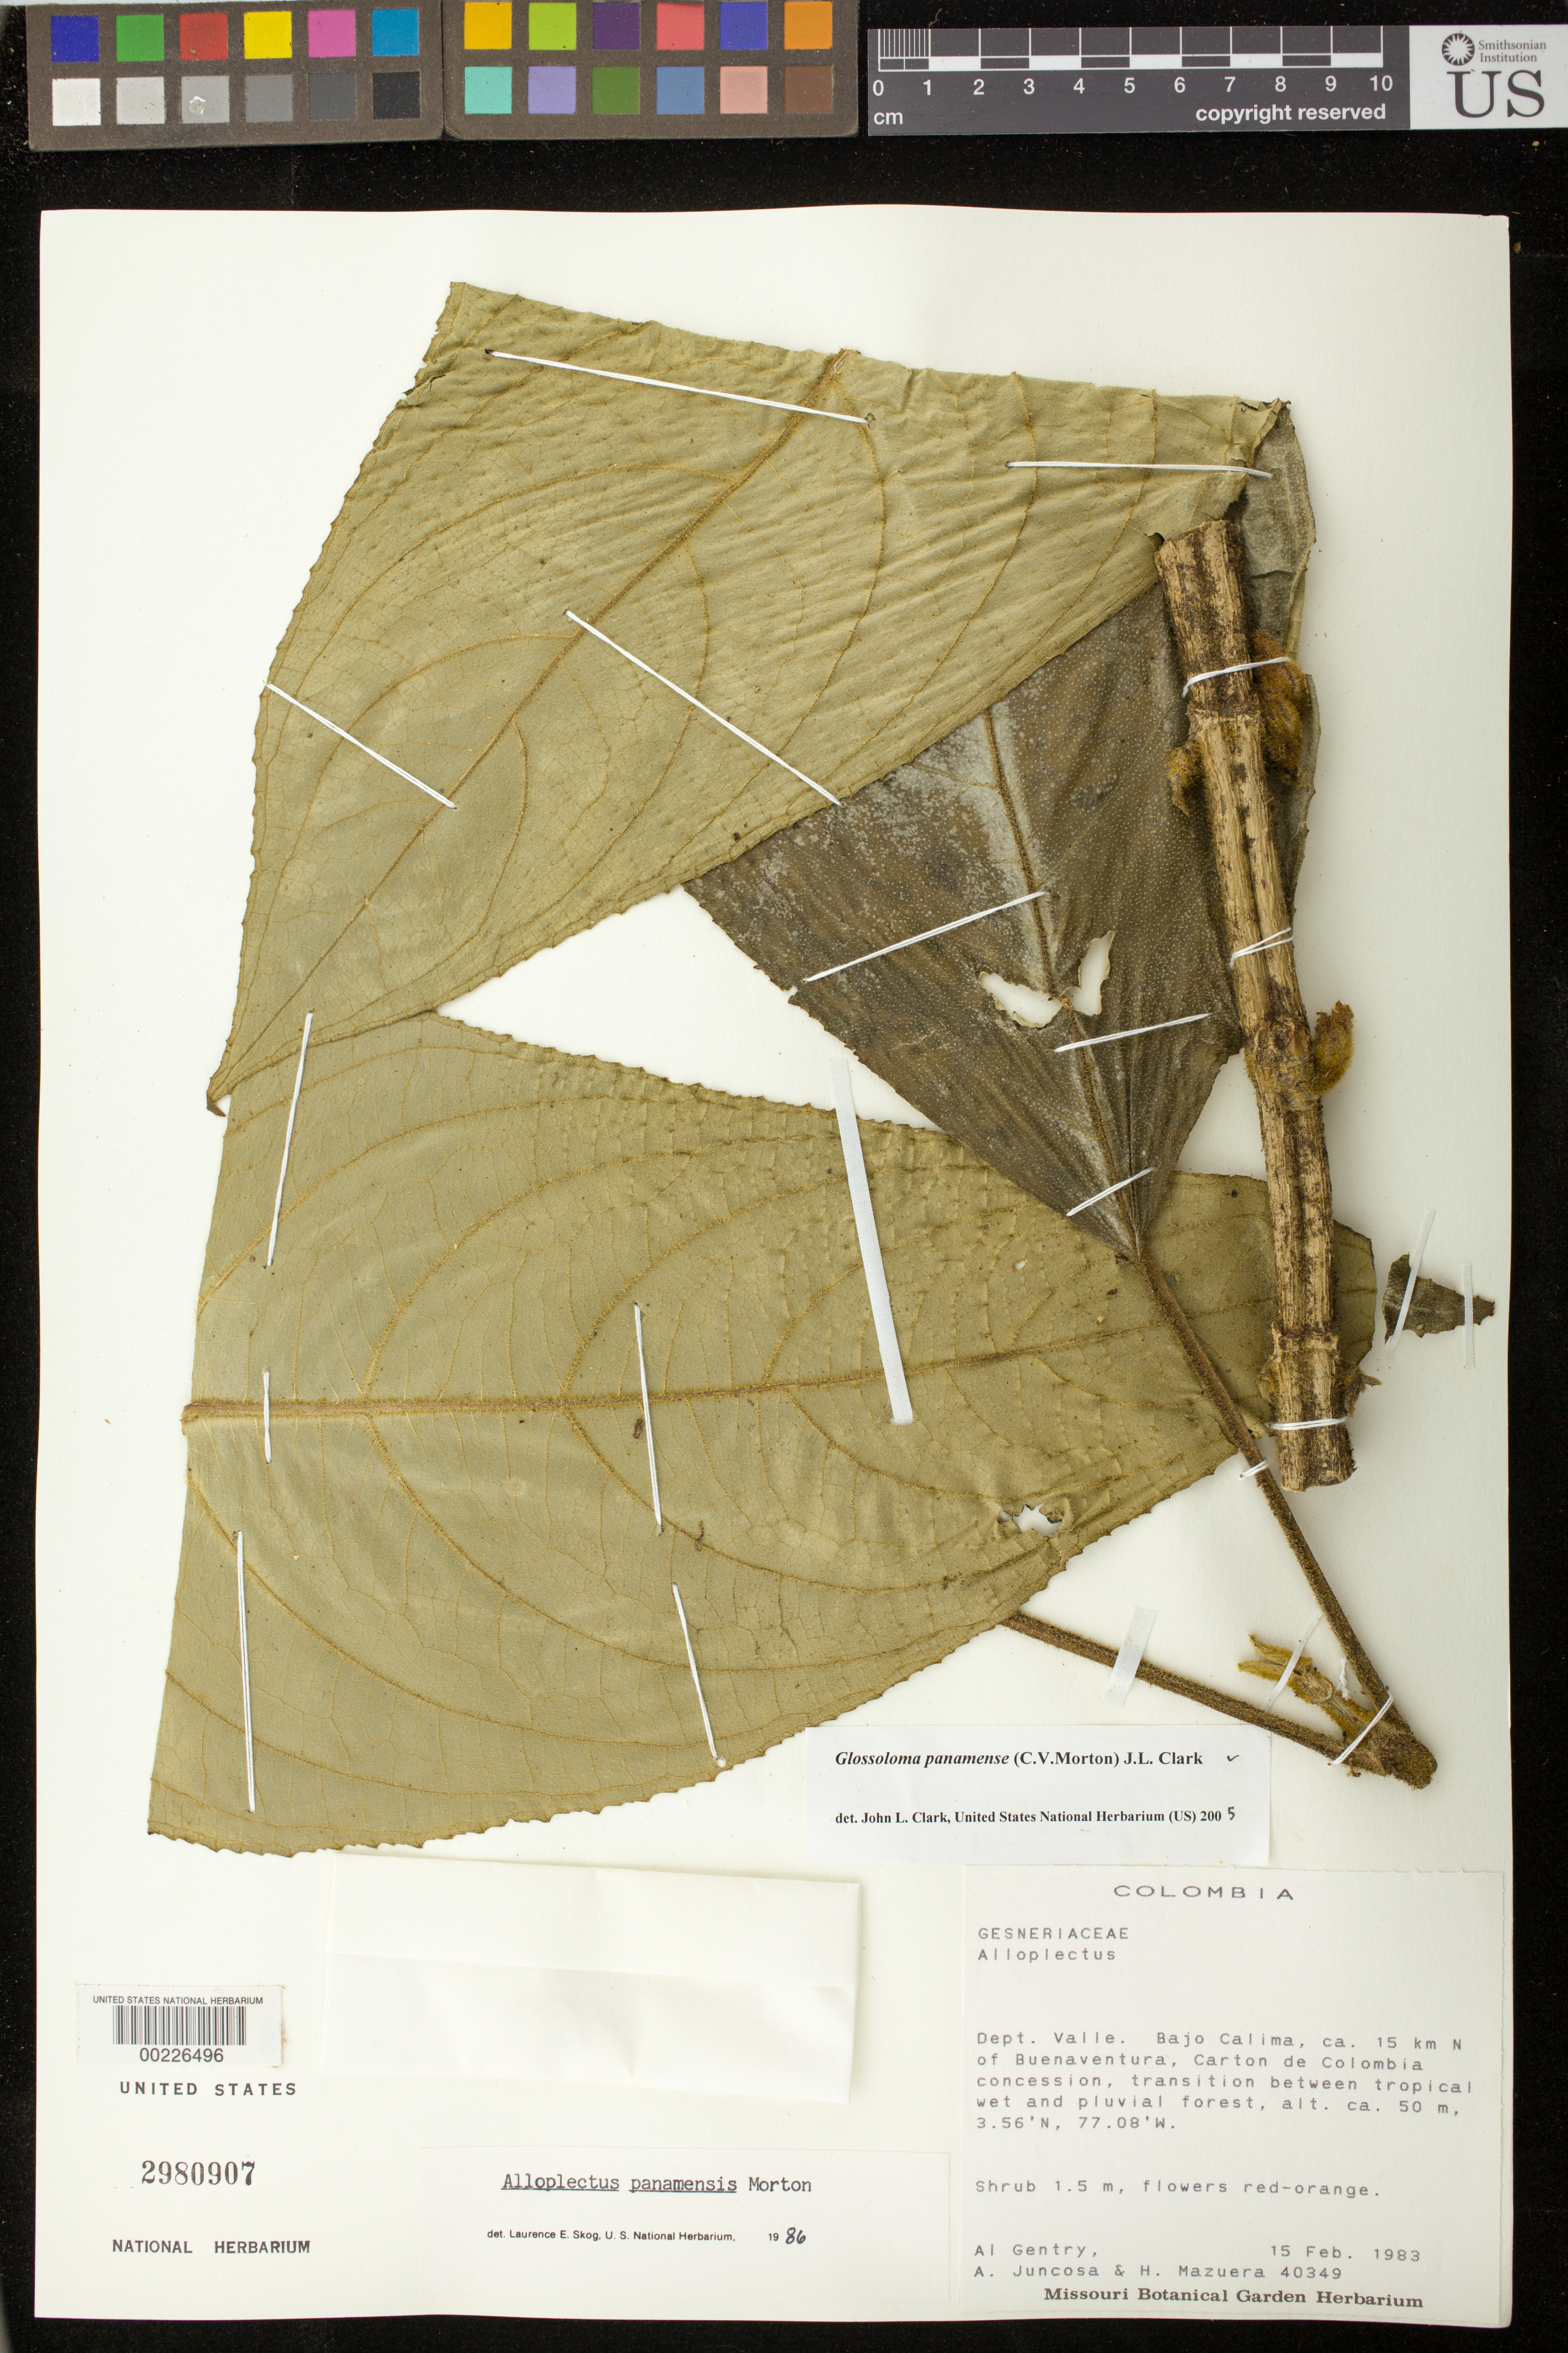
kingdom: Plantae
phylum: Tracheophyta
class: Magnoliopsida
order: Lamiales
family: Gesneriaceae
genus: Glossoloma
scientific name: Glossoloma panamense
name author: (C.V. Morton) J.L. Clark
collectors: A. H. Gentry, A. Juncosa & H. Mazuera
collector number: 40349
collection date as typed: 15 Feb 1983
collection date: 1983-02-15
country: Colombia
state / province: Valle del Cauca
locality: Bajo Calima, ca. 15 km N of Buenaventura, Carton de Colombia concession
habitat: Transition between tropical wet and pluvial forest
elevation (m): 50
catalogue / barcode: US 2980907